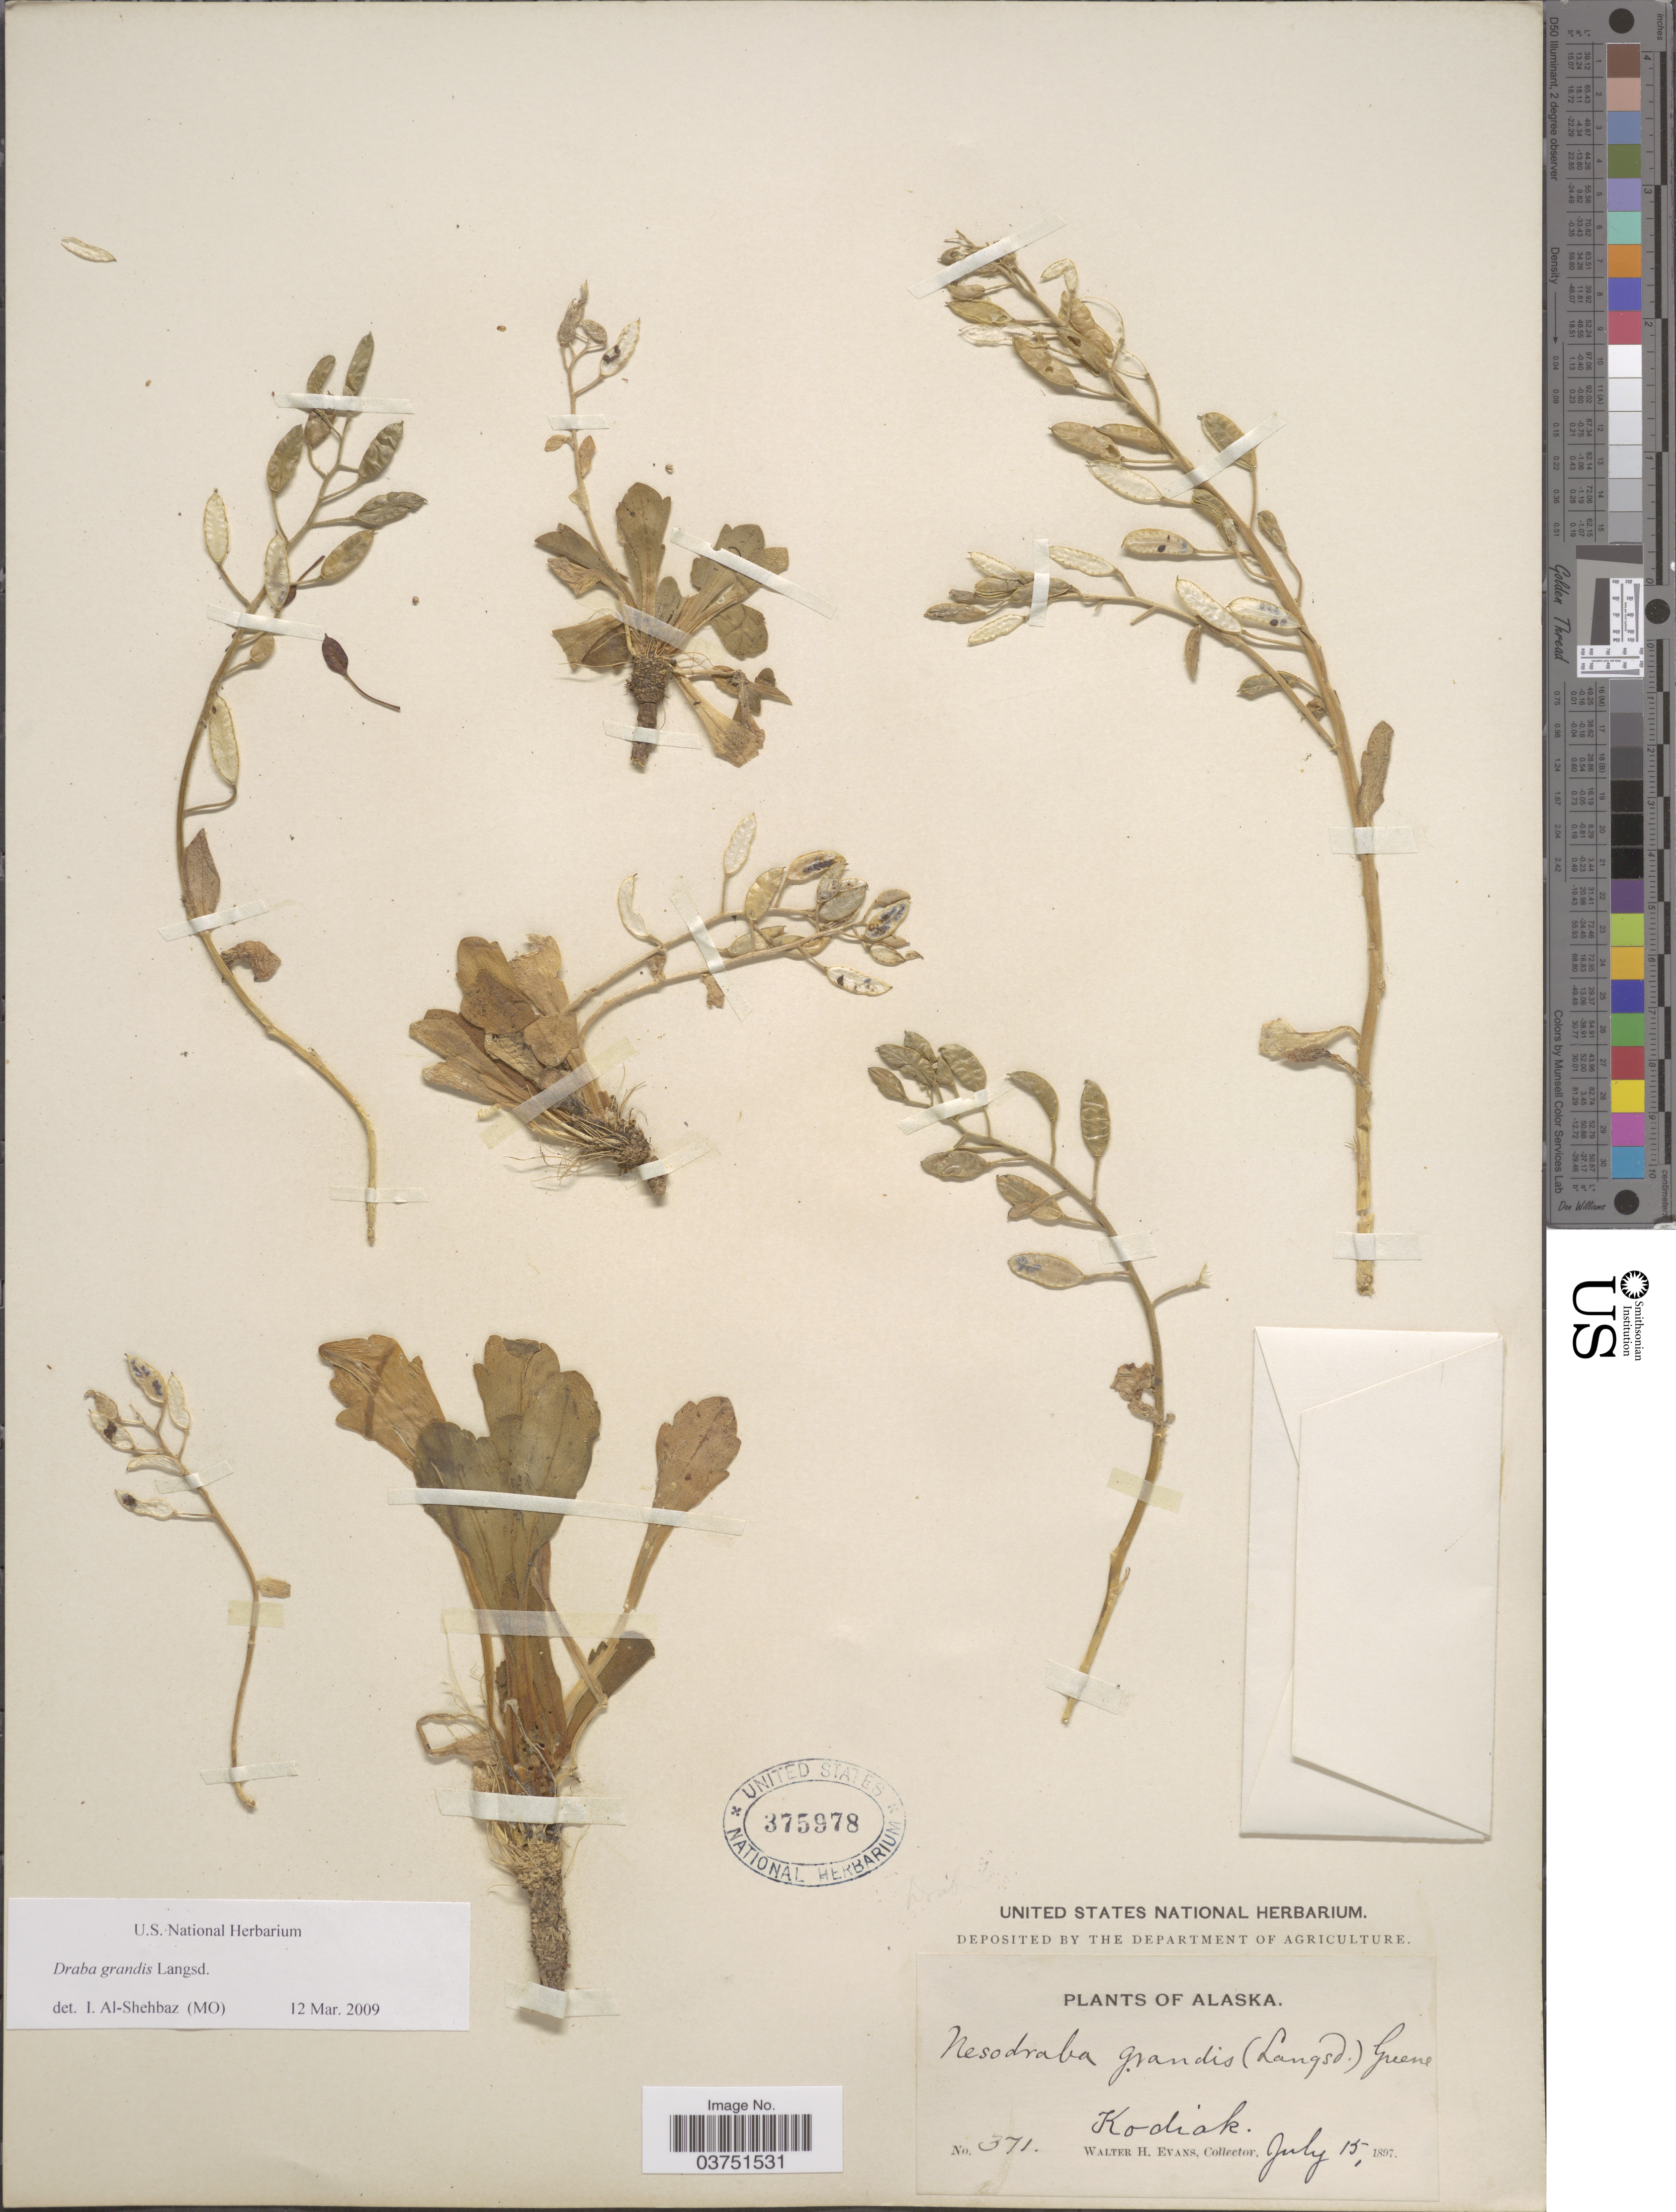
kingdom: Plantae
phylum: Tracheophyta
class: Magnoliopsida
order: Brassicales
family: Brassicaceae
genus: Draba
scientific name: Draba grandis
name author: Langsd. ex DC.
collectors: W. H. Evans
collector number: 371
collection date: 1897-07-15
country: United States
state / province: Alaska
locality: Kodiak.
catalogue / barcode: US 375978